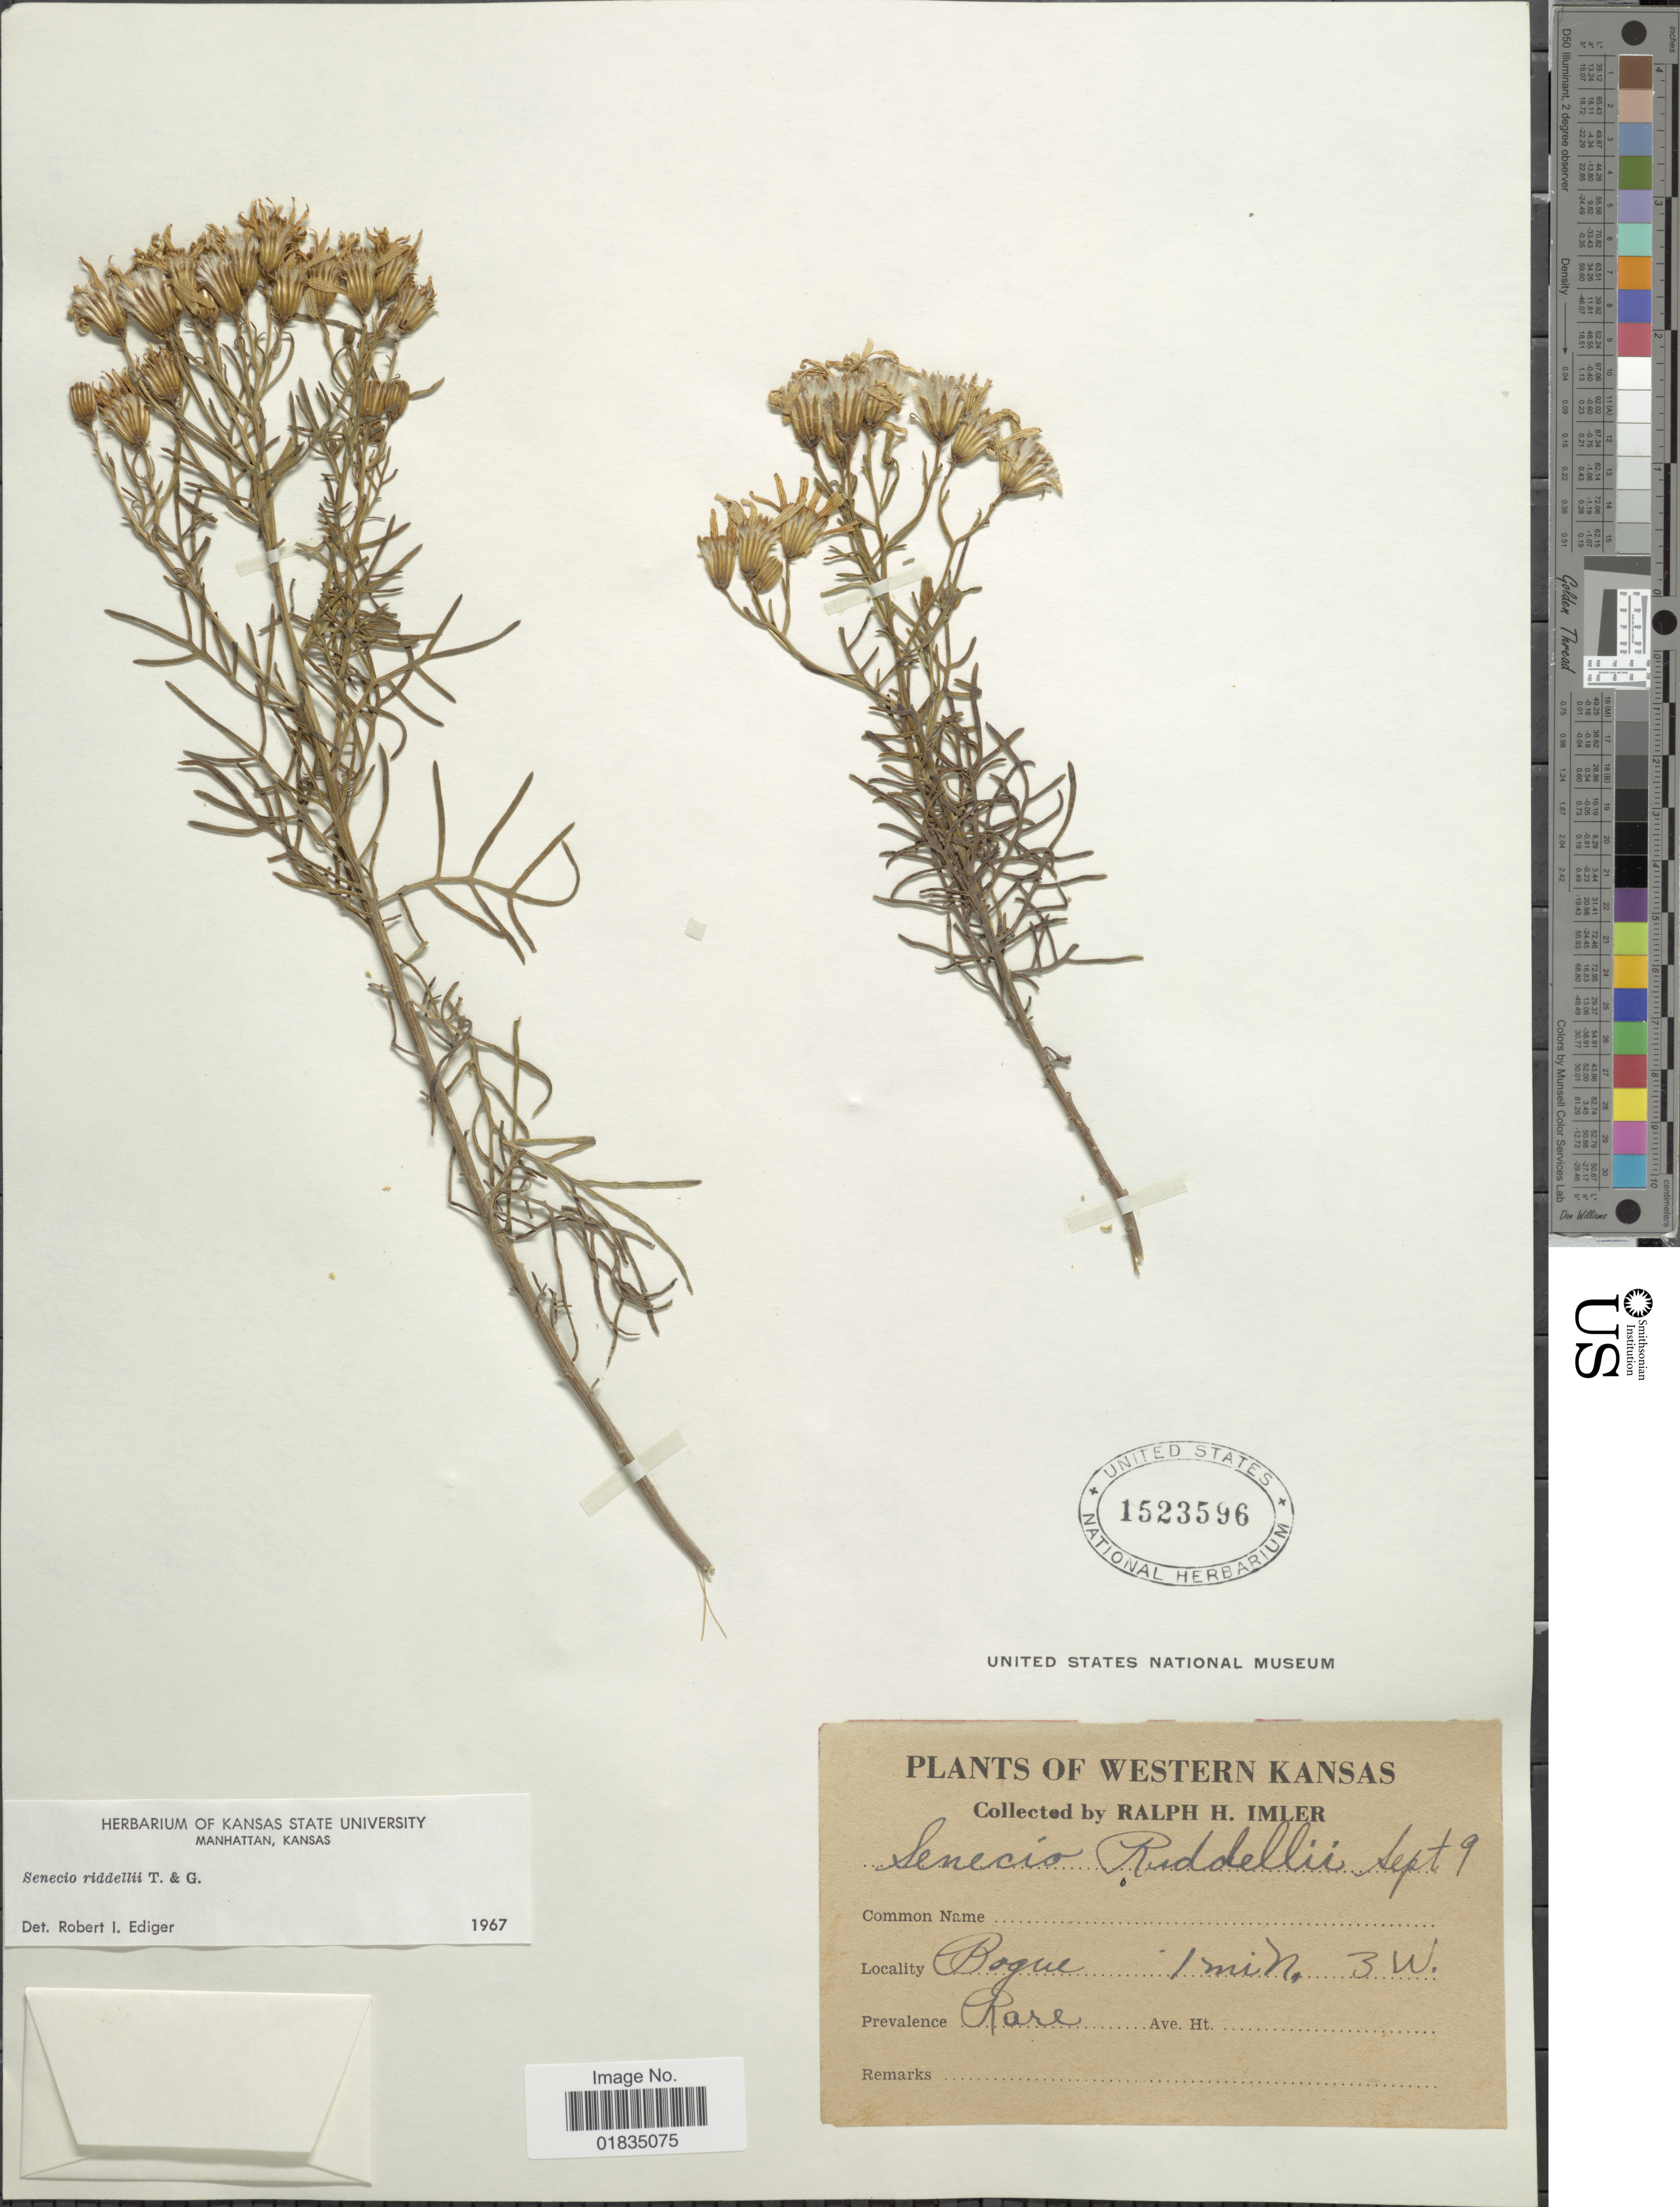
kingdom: Plantae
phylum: Tracheophyta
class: Magnoliopsida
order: Asterales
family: Asteraceae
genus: Senecio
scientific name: Senecio riddellii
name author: Torr. & A. Gray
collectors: R. Imler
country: United States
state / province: Kansas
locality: Western Kansas, Bogue 1 mi N. 3 w.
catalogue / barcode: US 1523596